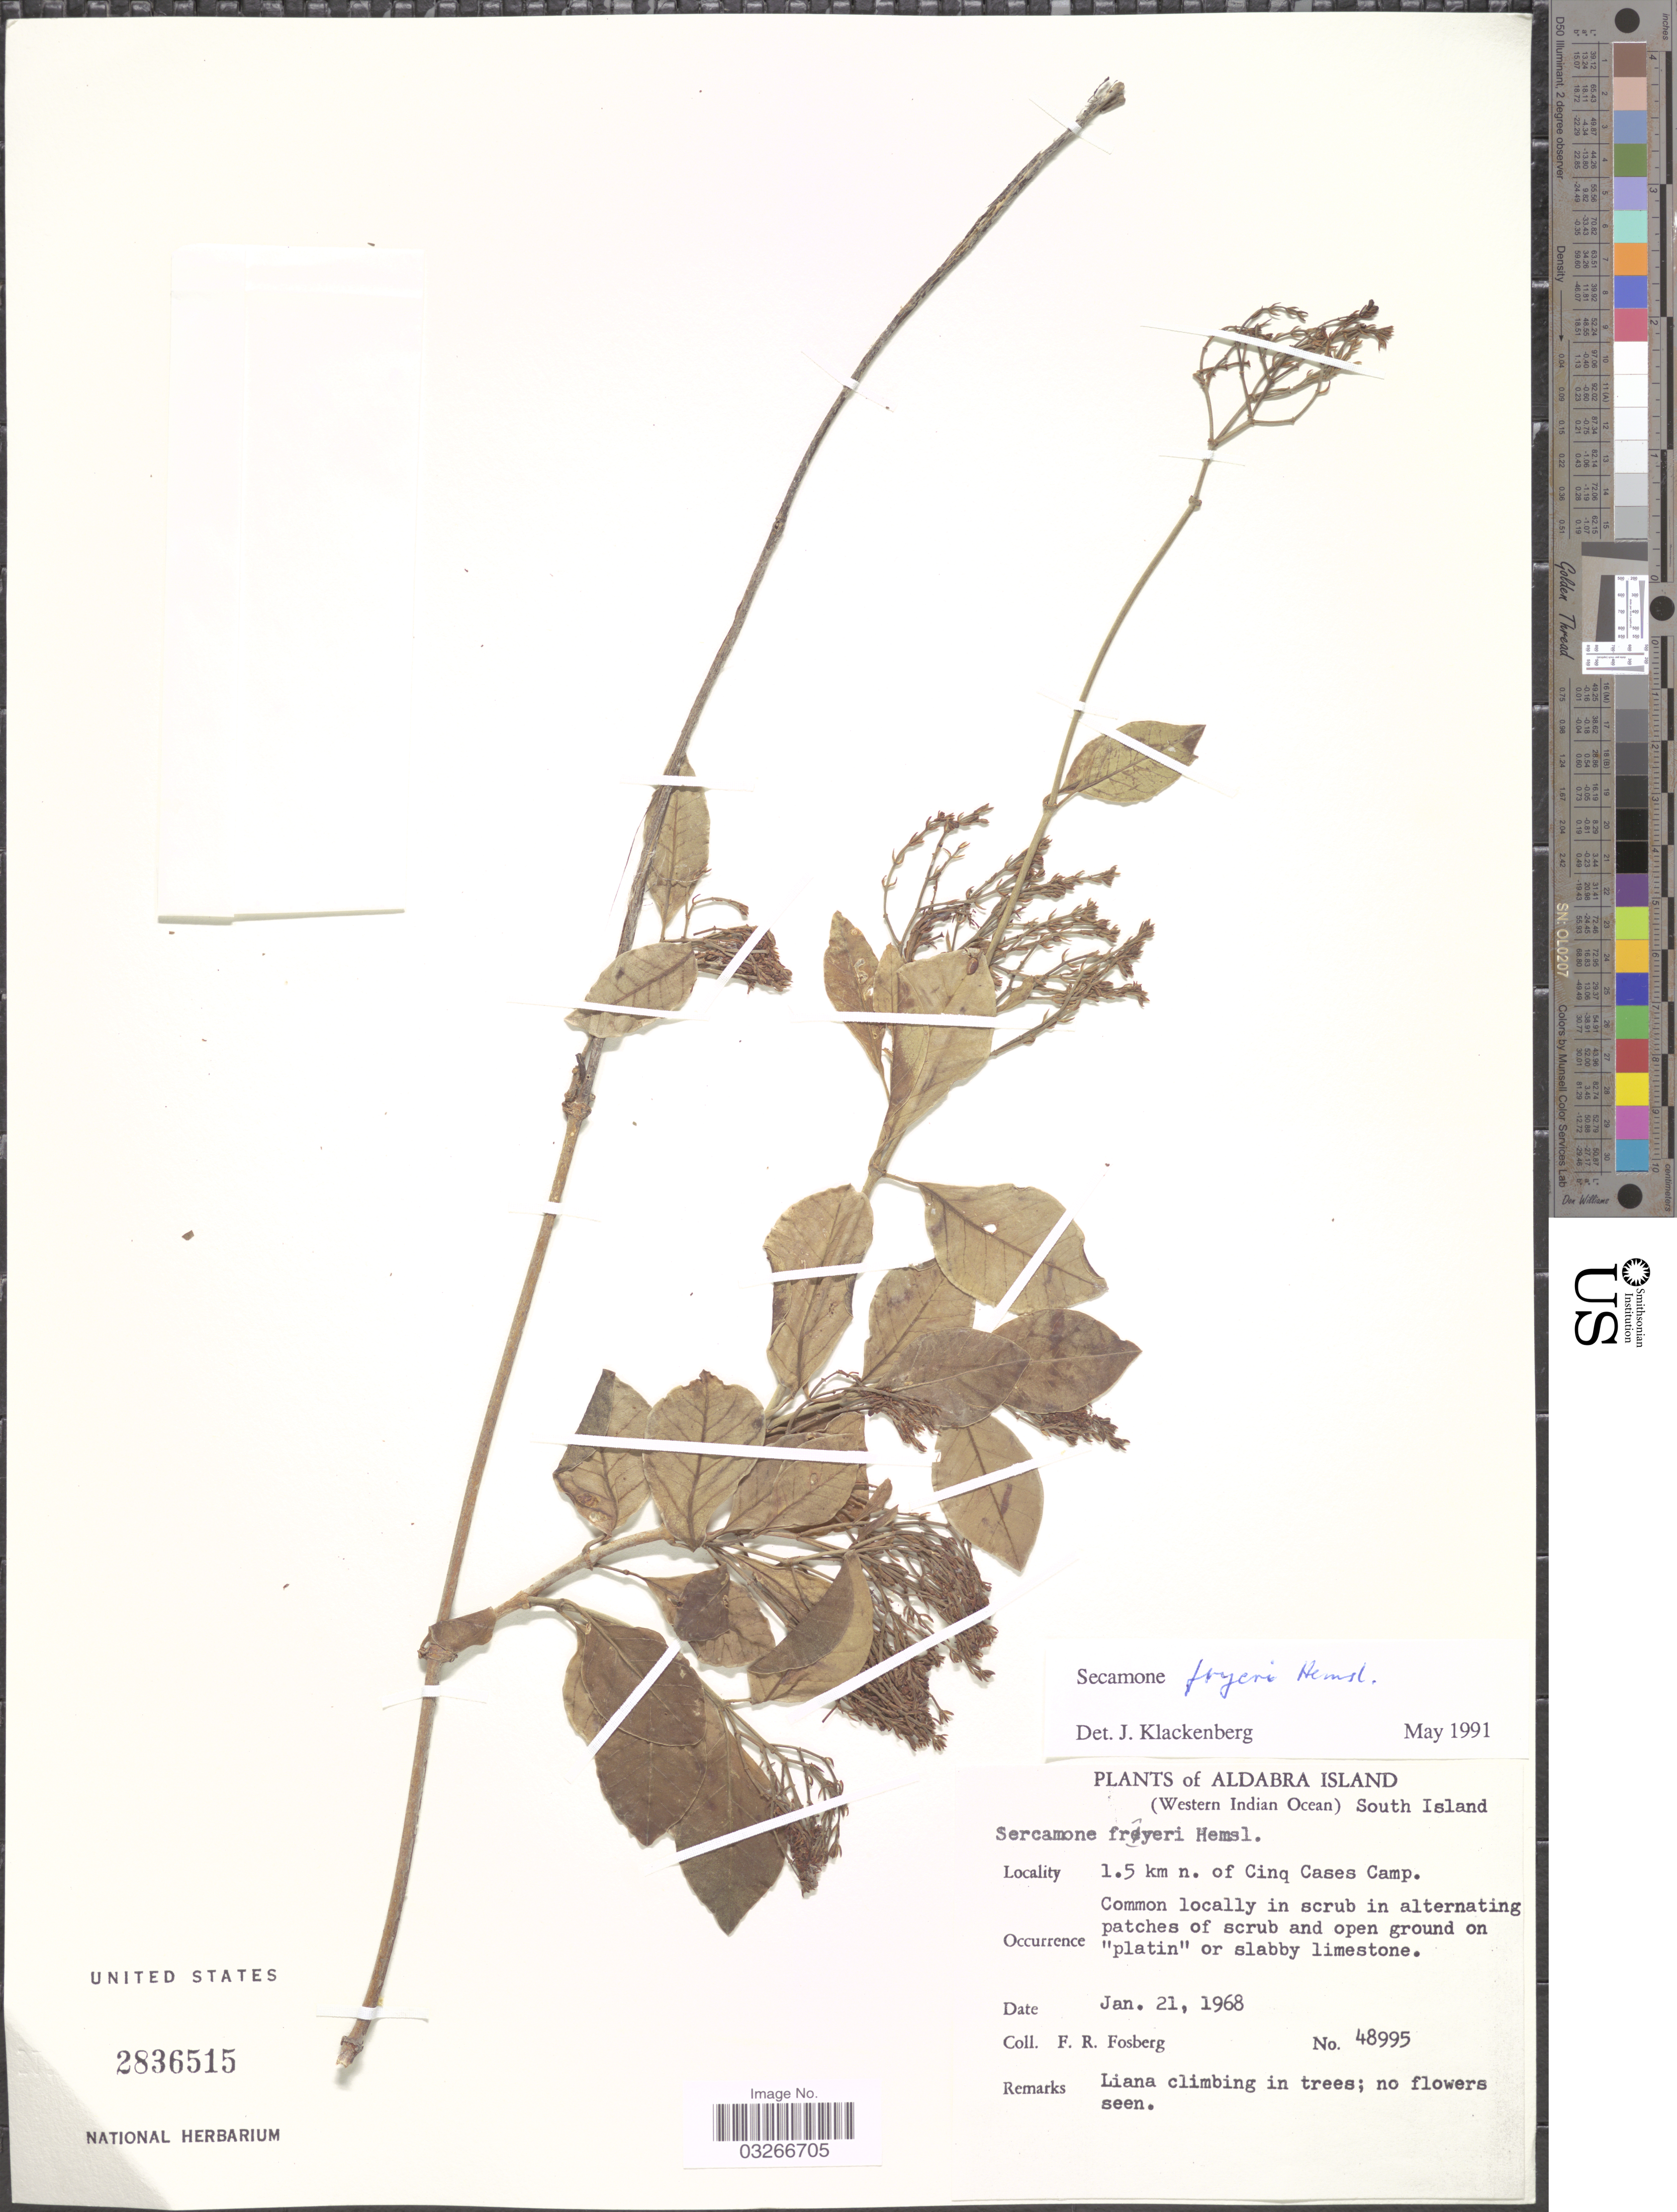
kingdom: Plantae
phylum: Tracheophyta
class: Magnoliopsida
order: Gentianales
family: Apocynaceae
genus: Secamone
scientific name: Secamone fryeri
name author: Hemsl.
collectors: F. R. Fosberg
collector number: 48995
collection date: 1968-01-21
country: Seychelles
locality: Aldabra Island (Western Indian Ocean) South Island, 1.5 km n. of Cinq Cases Camp.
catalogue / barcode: US 2836515